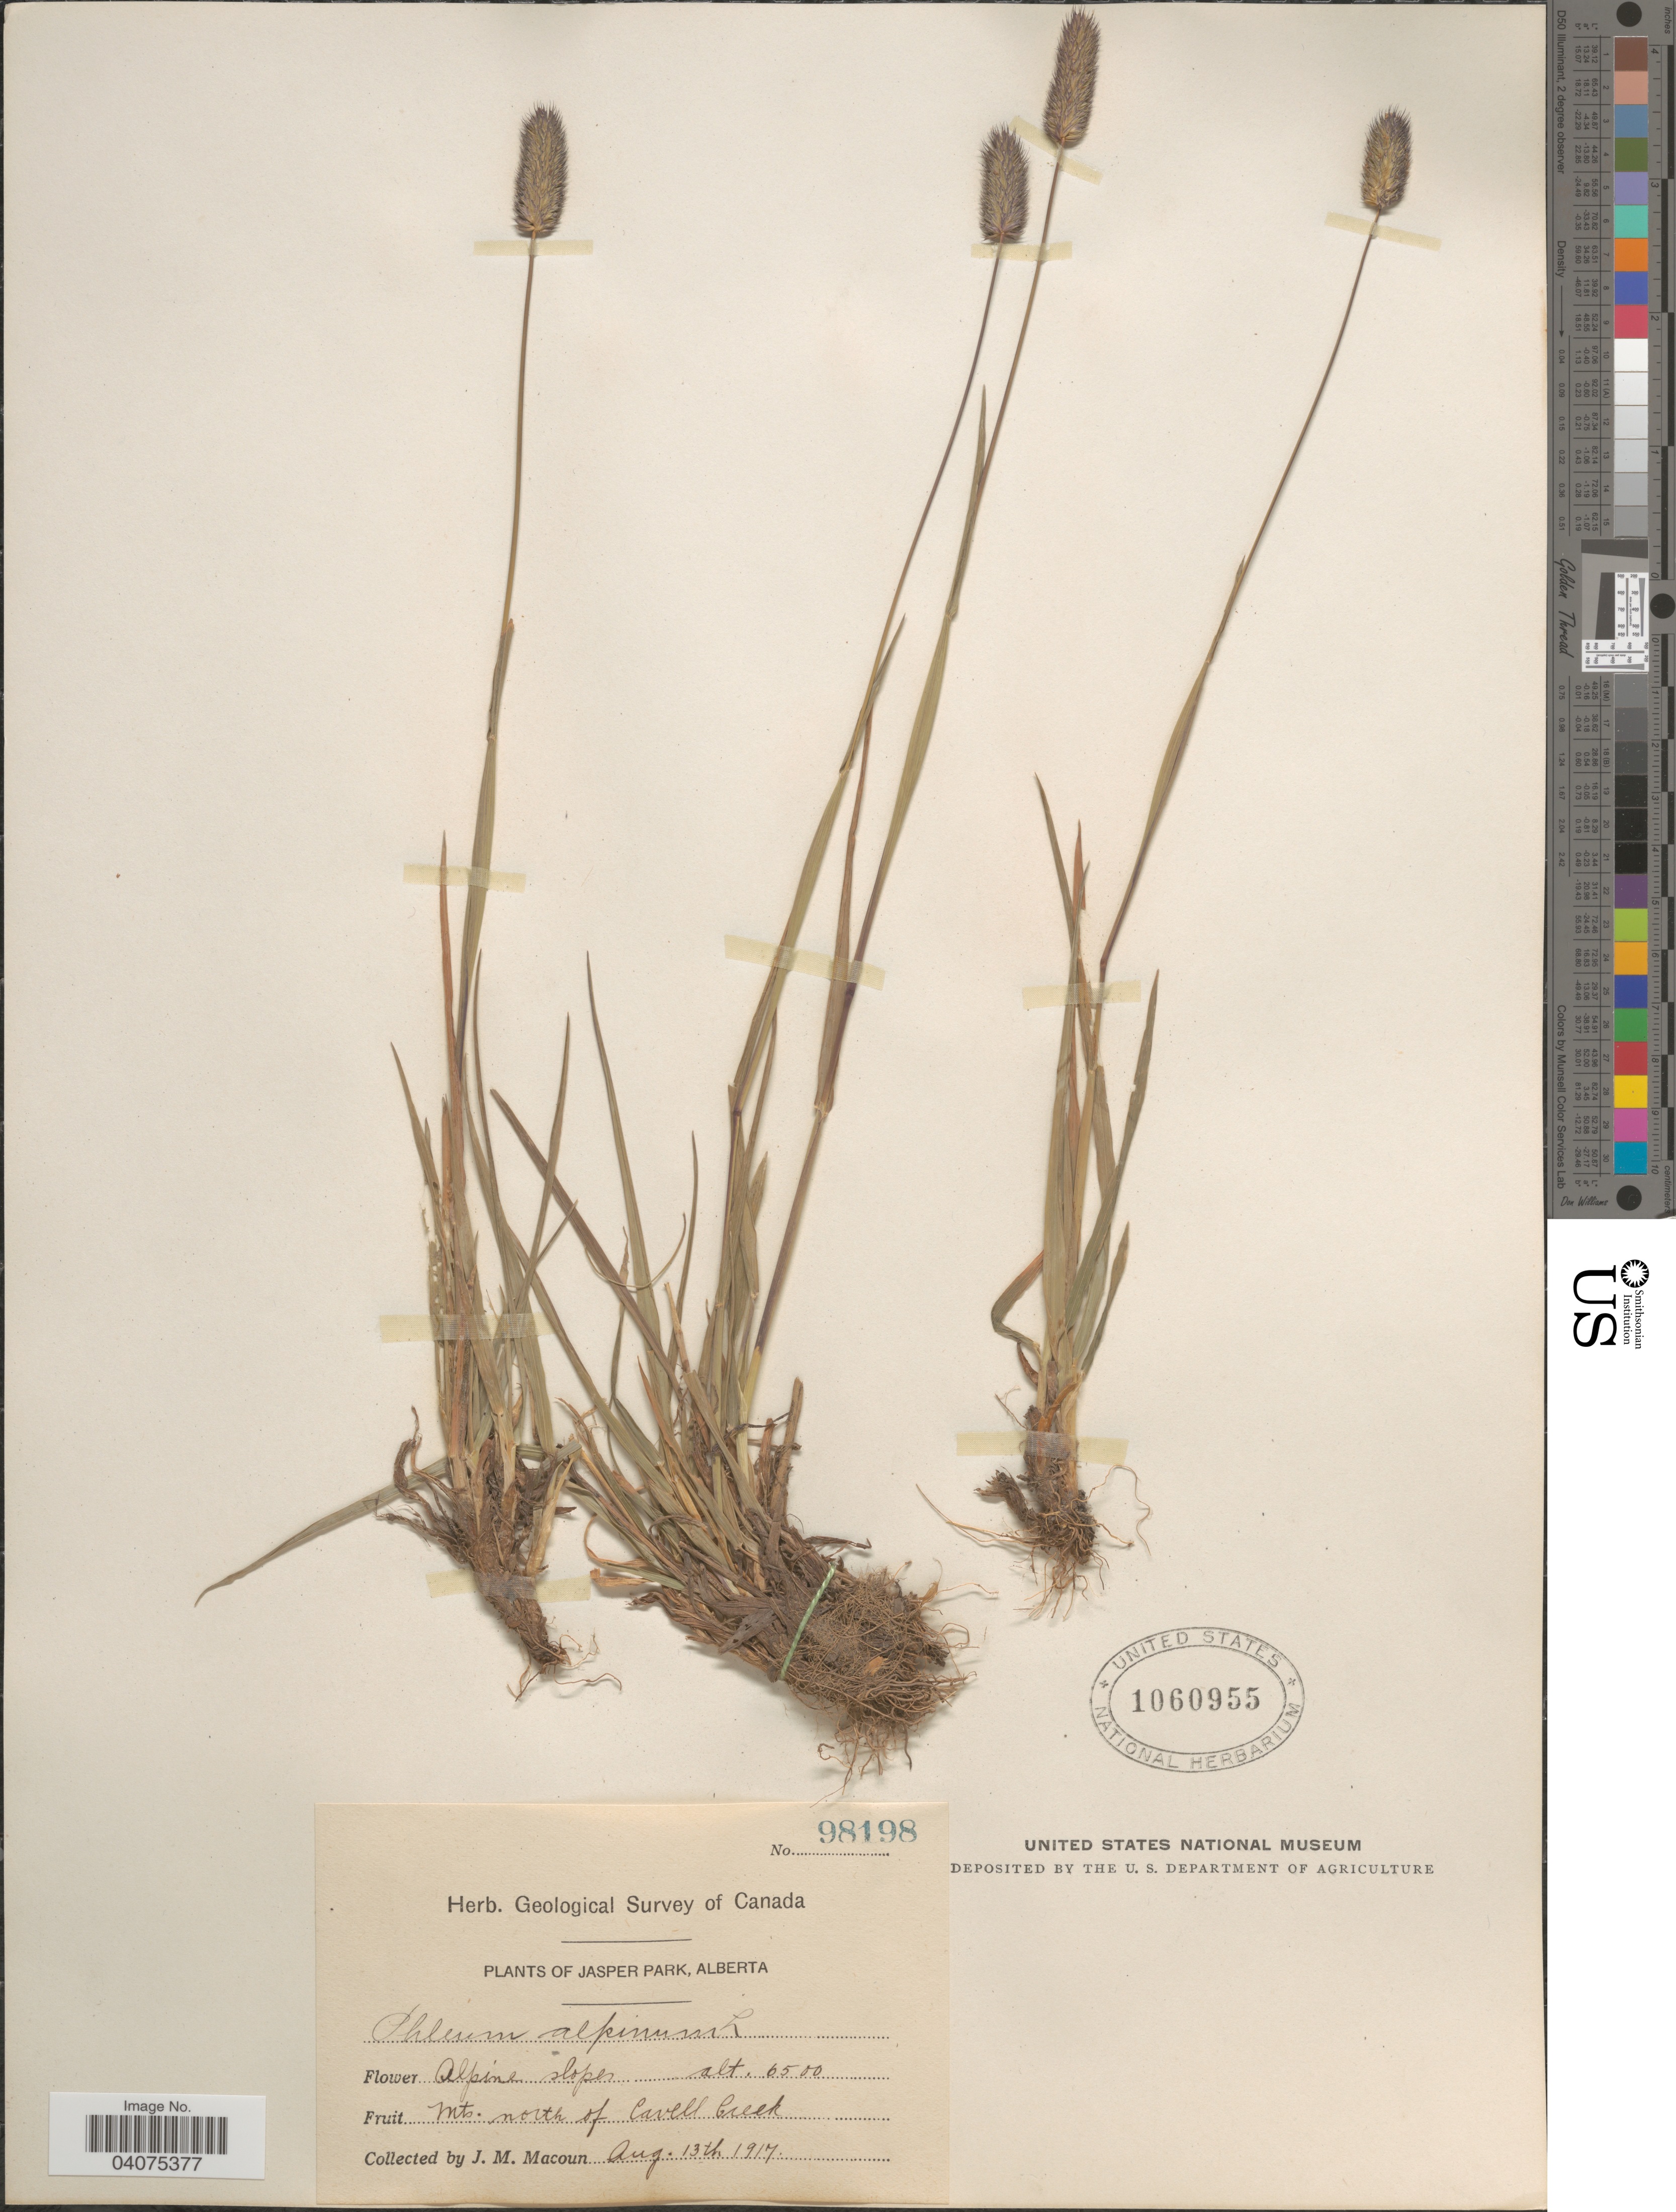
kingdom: Plantae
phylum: Tracheophyta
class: Liliopsida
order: Poales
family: Poaceae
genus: Phleum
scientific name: Phleum alpinum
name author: L.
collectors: J. M. Macoun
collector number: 98198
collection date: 1917-08-13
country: Canada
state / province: Alberta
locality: Herb. Geological Survey of Canada. Jasper Park. Alpine slopes. Mts. north of Cavell Creek.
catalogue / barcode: US 1060955